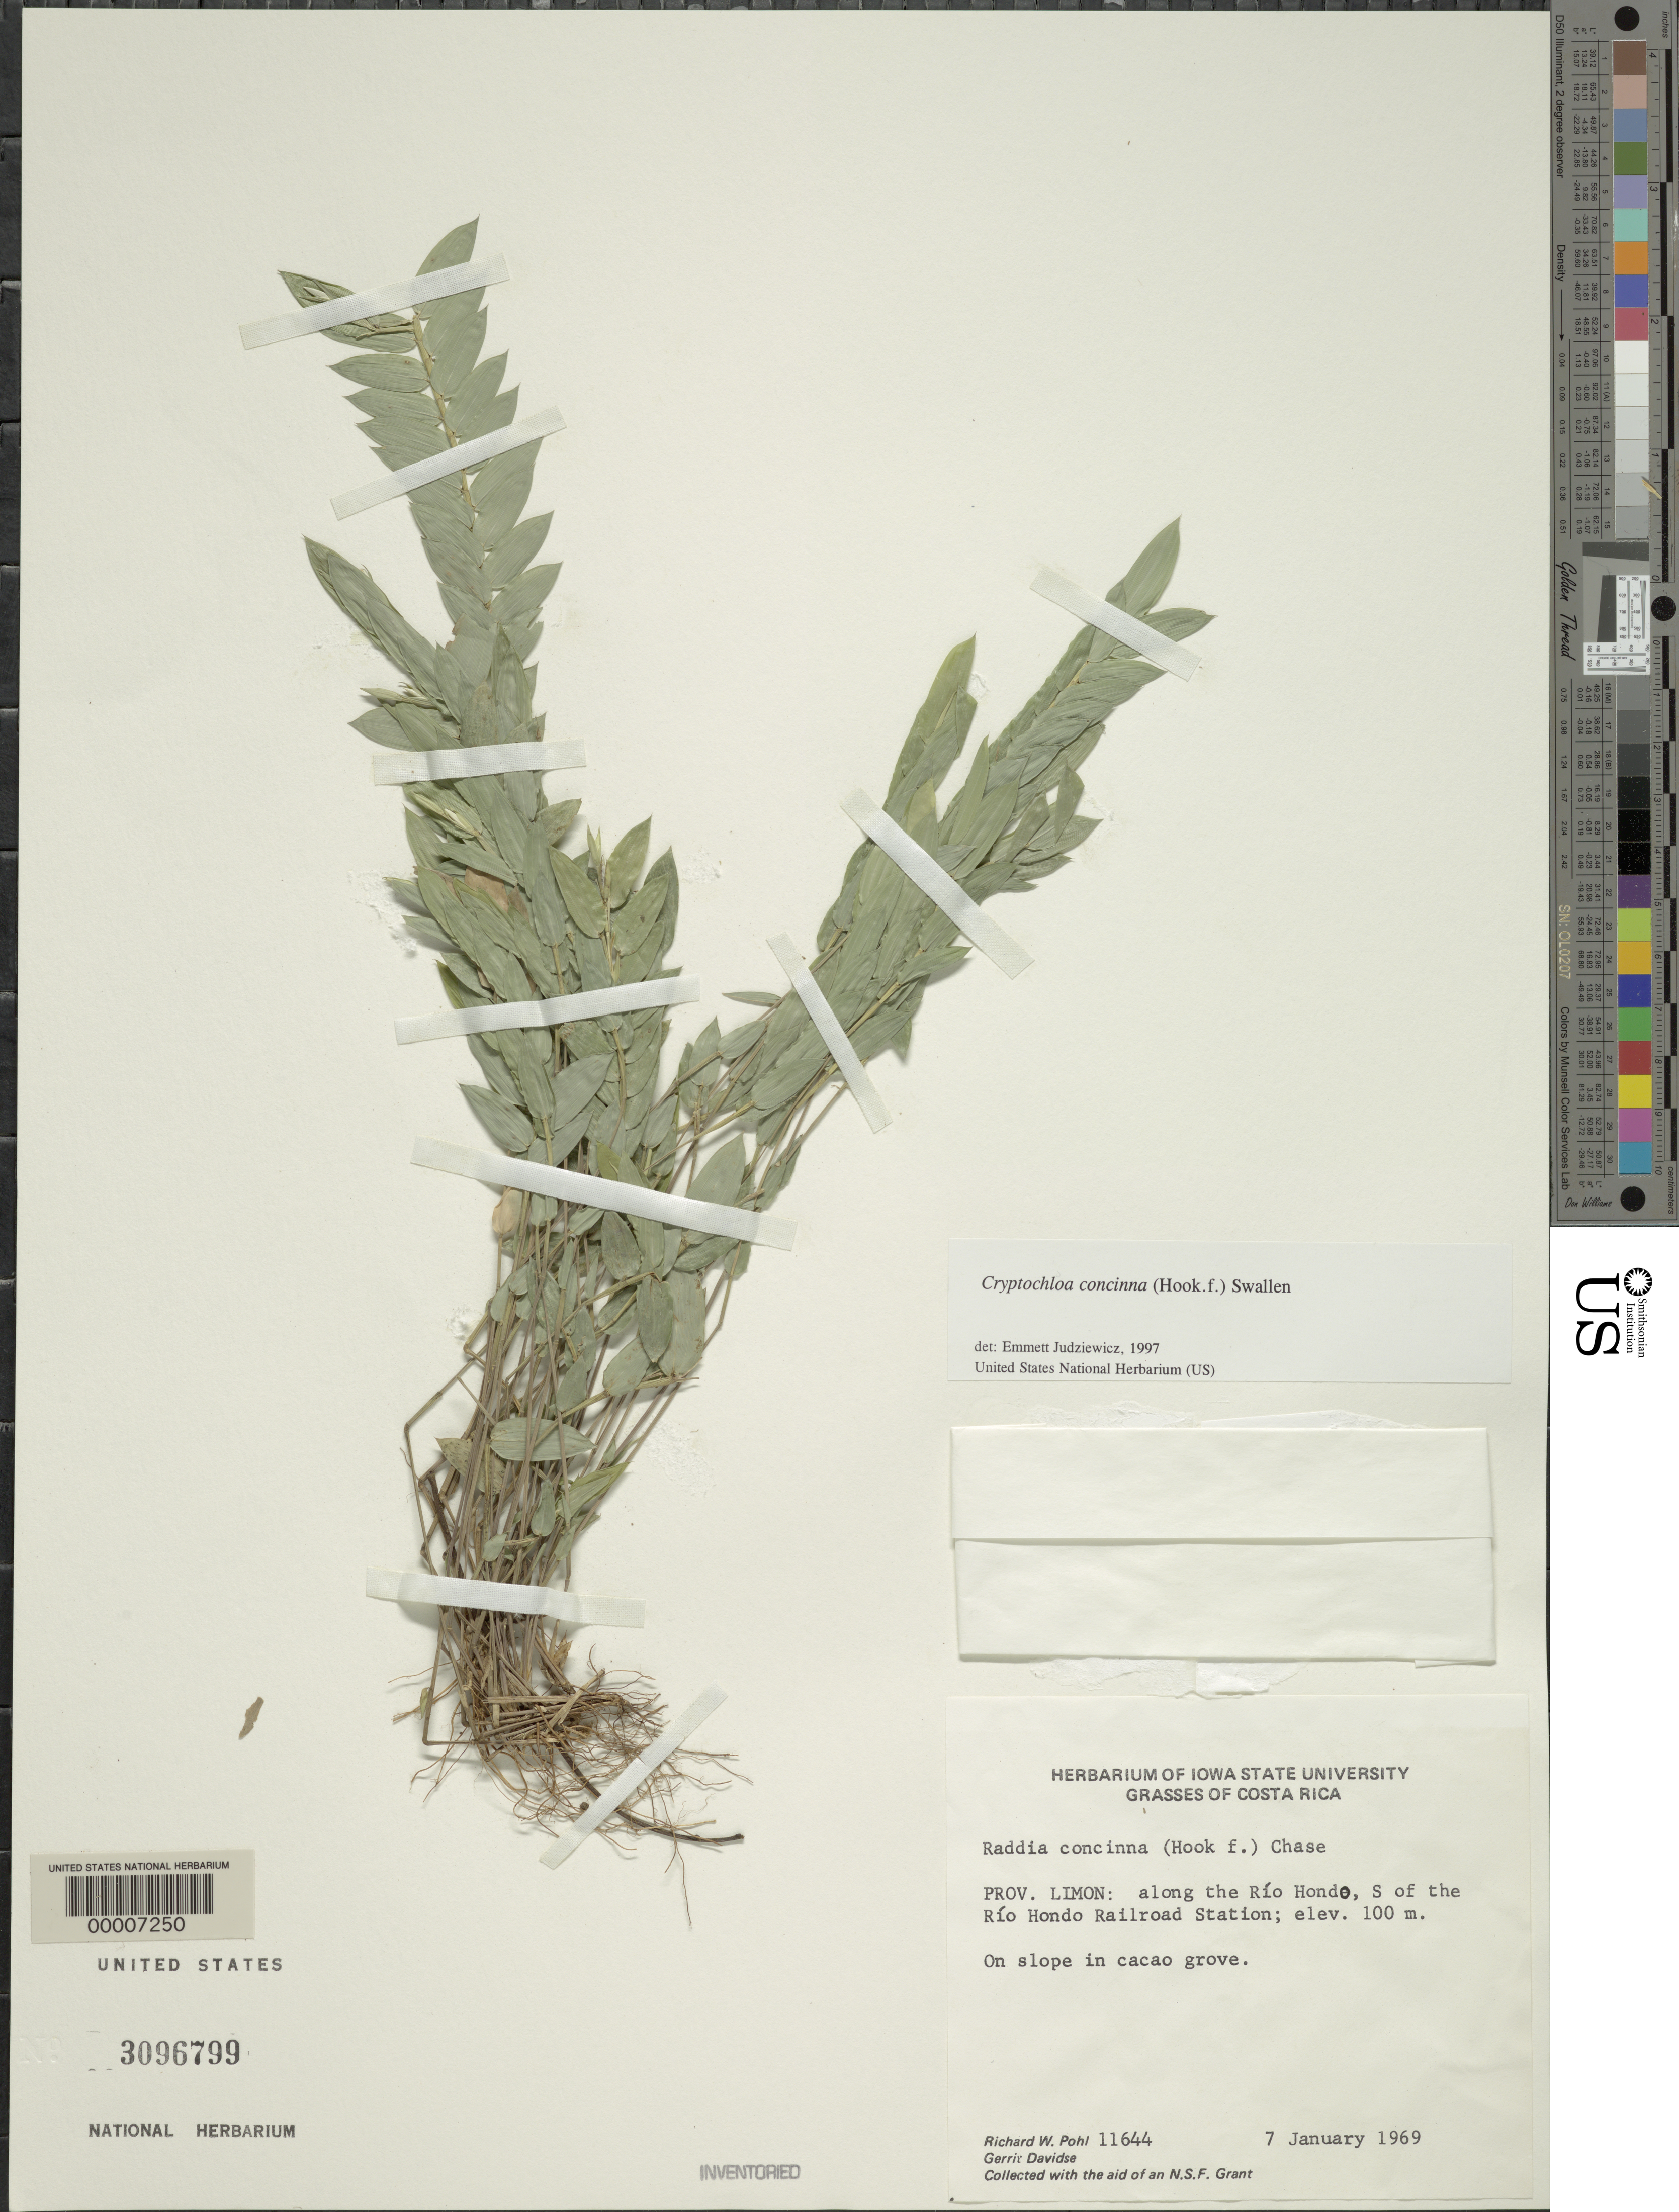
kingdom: Plantae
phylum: Tracheophyta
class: Liliopsida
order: Poales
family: Poaceae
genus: Cryptochloa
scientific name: Cryptochloa concinna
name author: (Hook. f.) Swallen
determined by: Judziewicz, E. J.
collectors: R. W. Pohl & G. Davidse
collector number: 11644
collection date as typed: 07 Jan 1969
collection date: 1969-01-07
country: Costa Rica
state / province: Limón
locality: Rio Hondo, railroad station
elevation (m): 100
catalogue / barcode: US 3096799